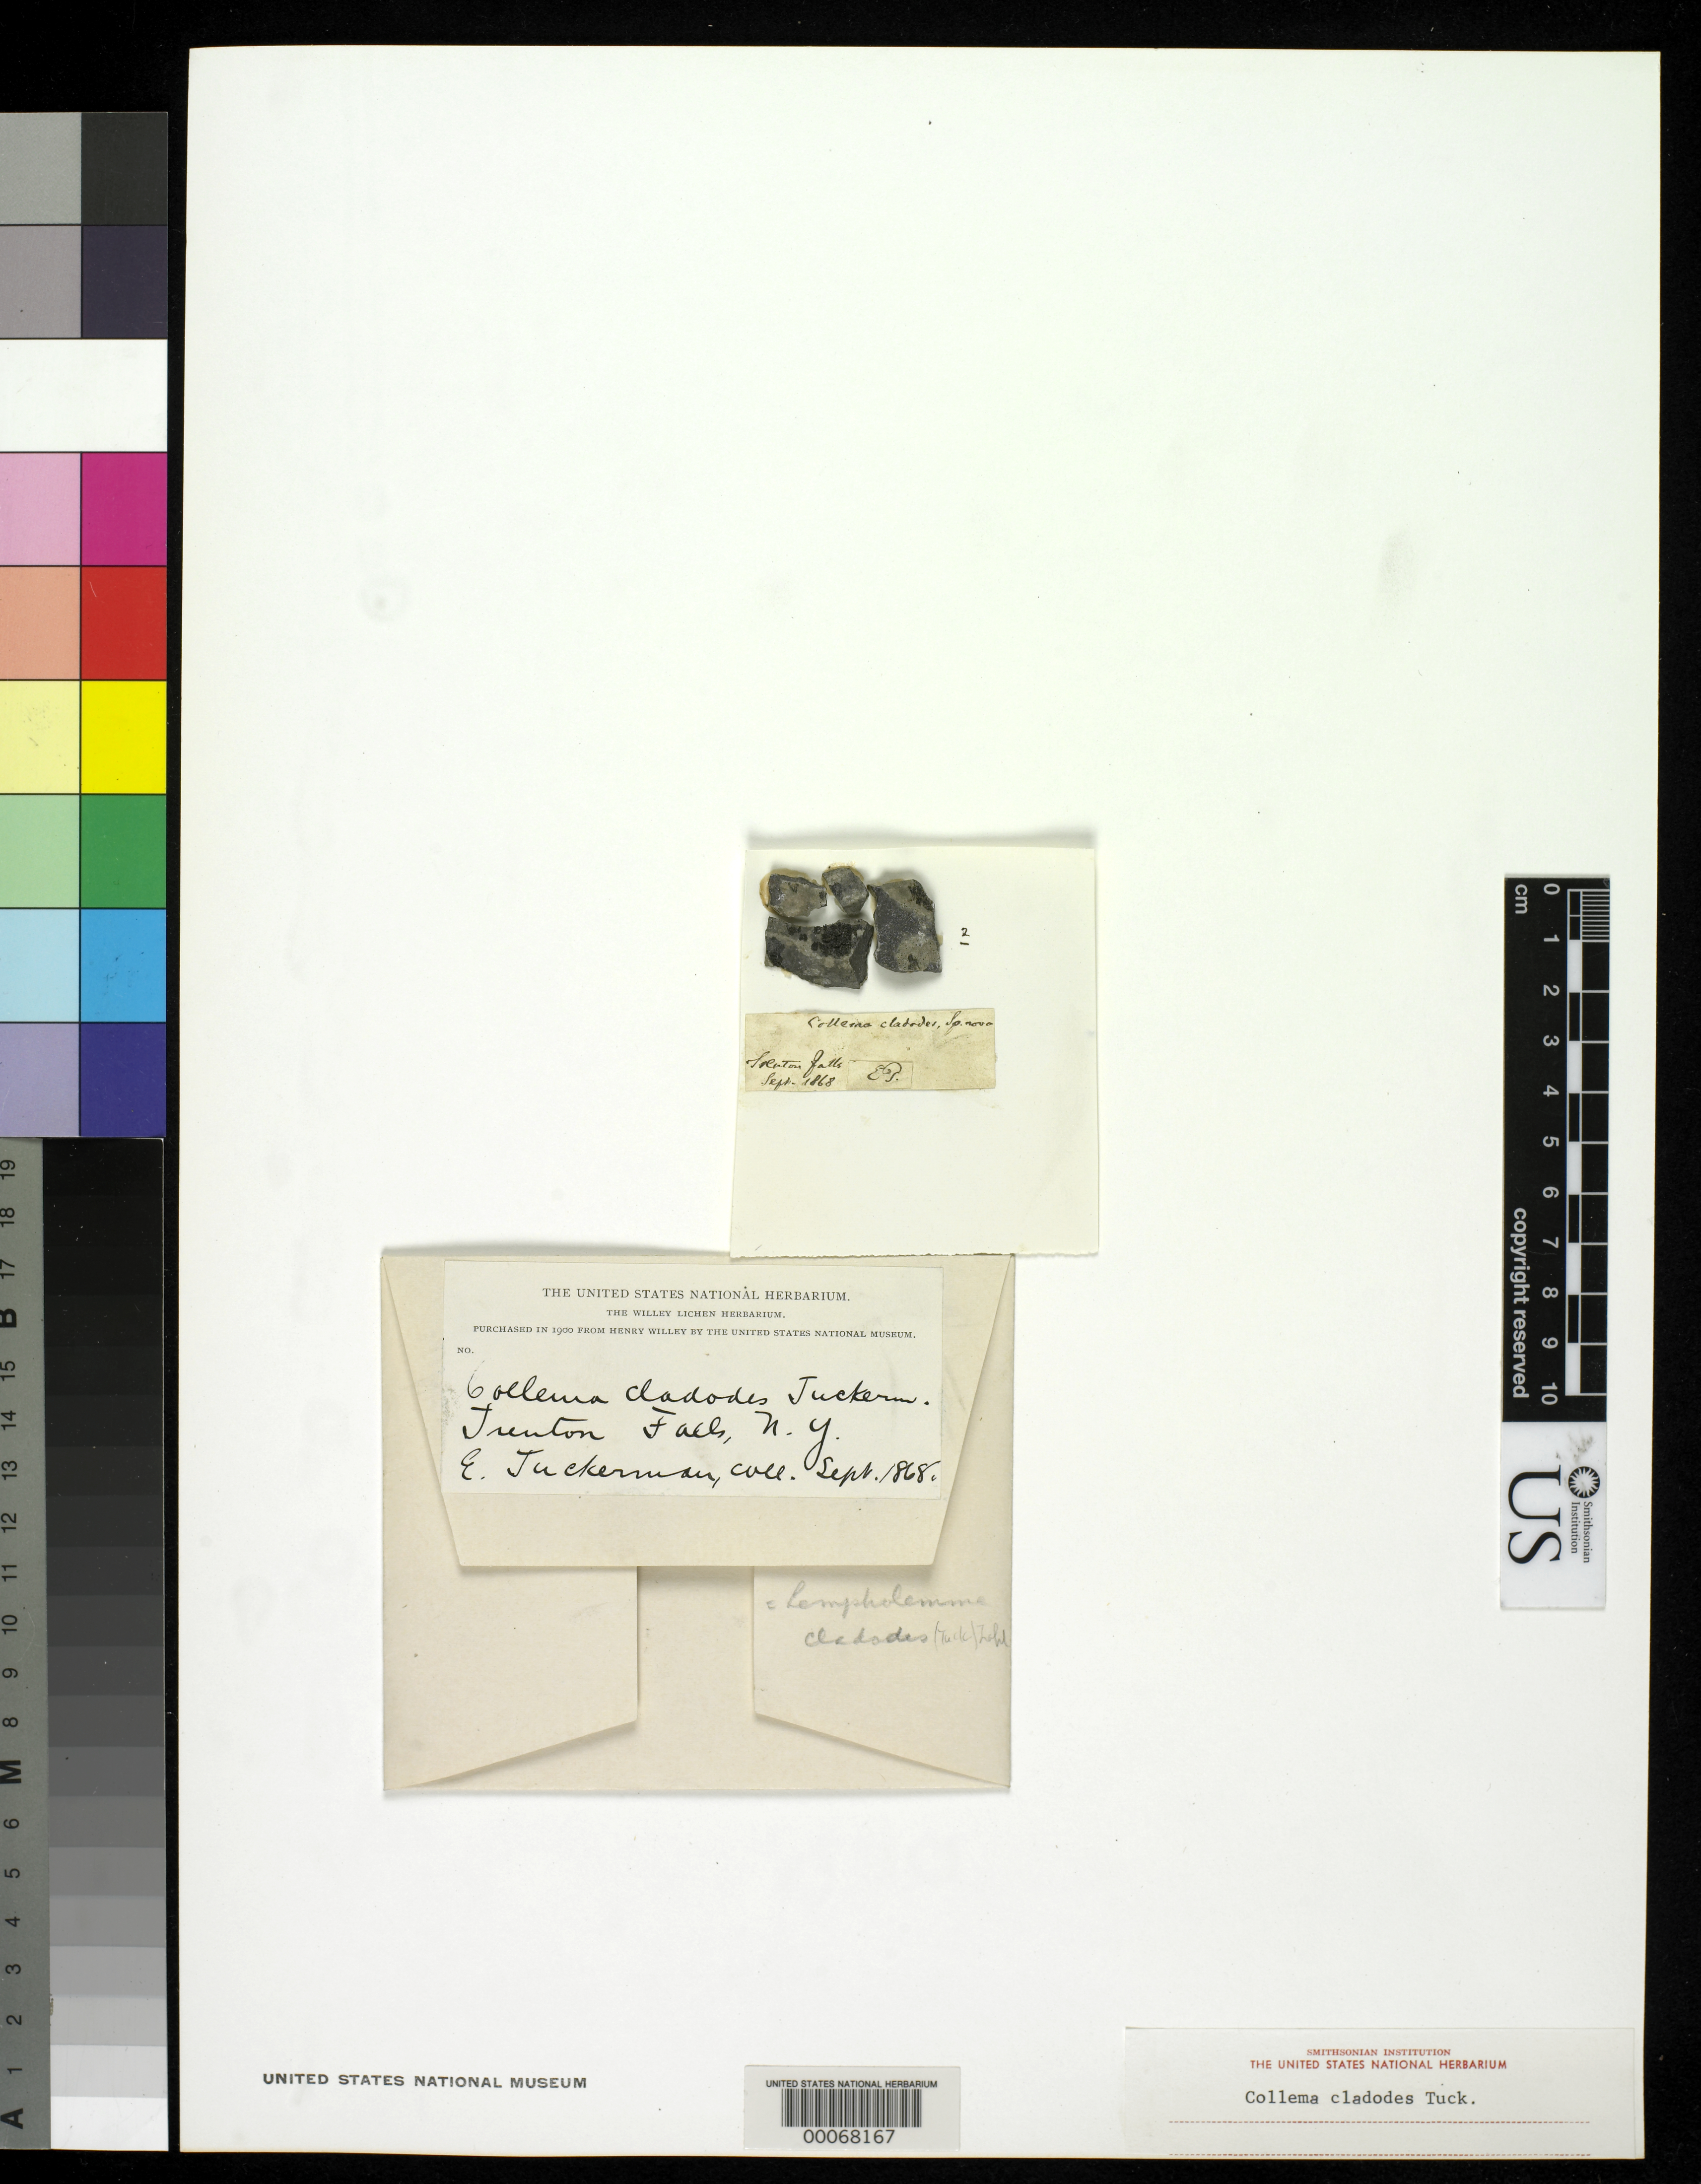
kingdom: Fungi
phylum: Ascomycota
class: Lecanoromycetes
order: Peltigerales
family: Collemataceae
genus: Collema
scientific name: Collema cladodes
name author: Tuck.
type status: Isotype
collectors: E. Tuckerman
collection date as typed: Sep 1868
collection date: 1868-09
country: United States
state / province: New York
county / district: Oneida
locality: Trenton Falls.